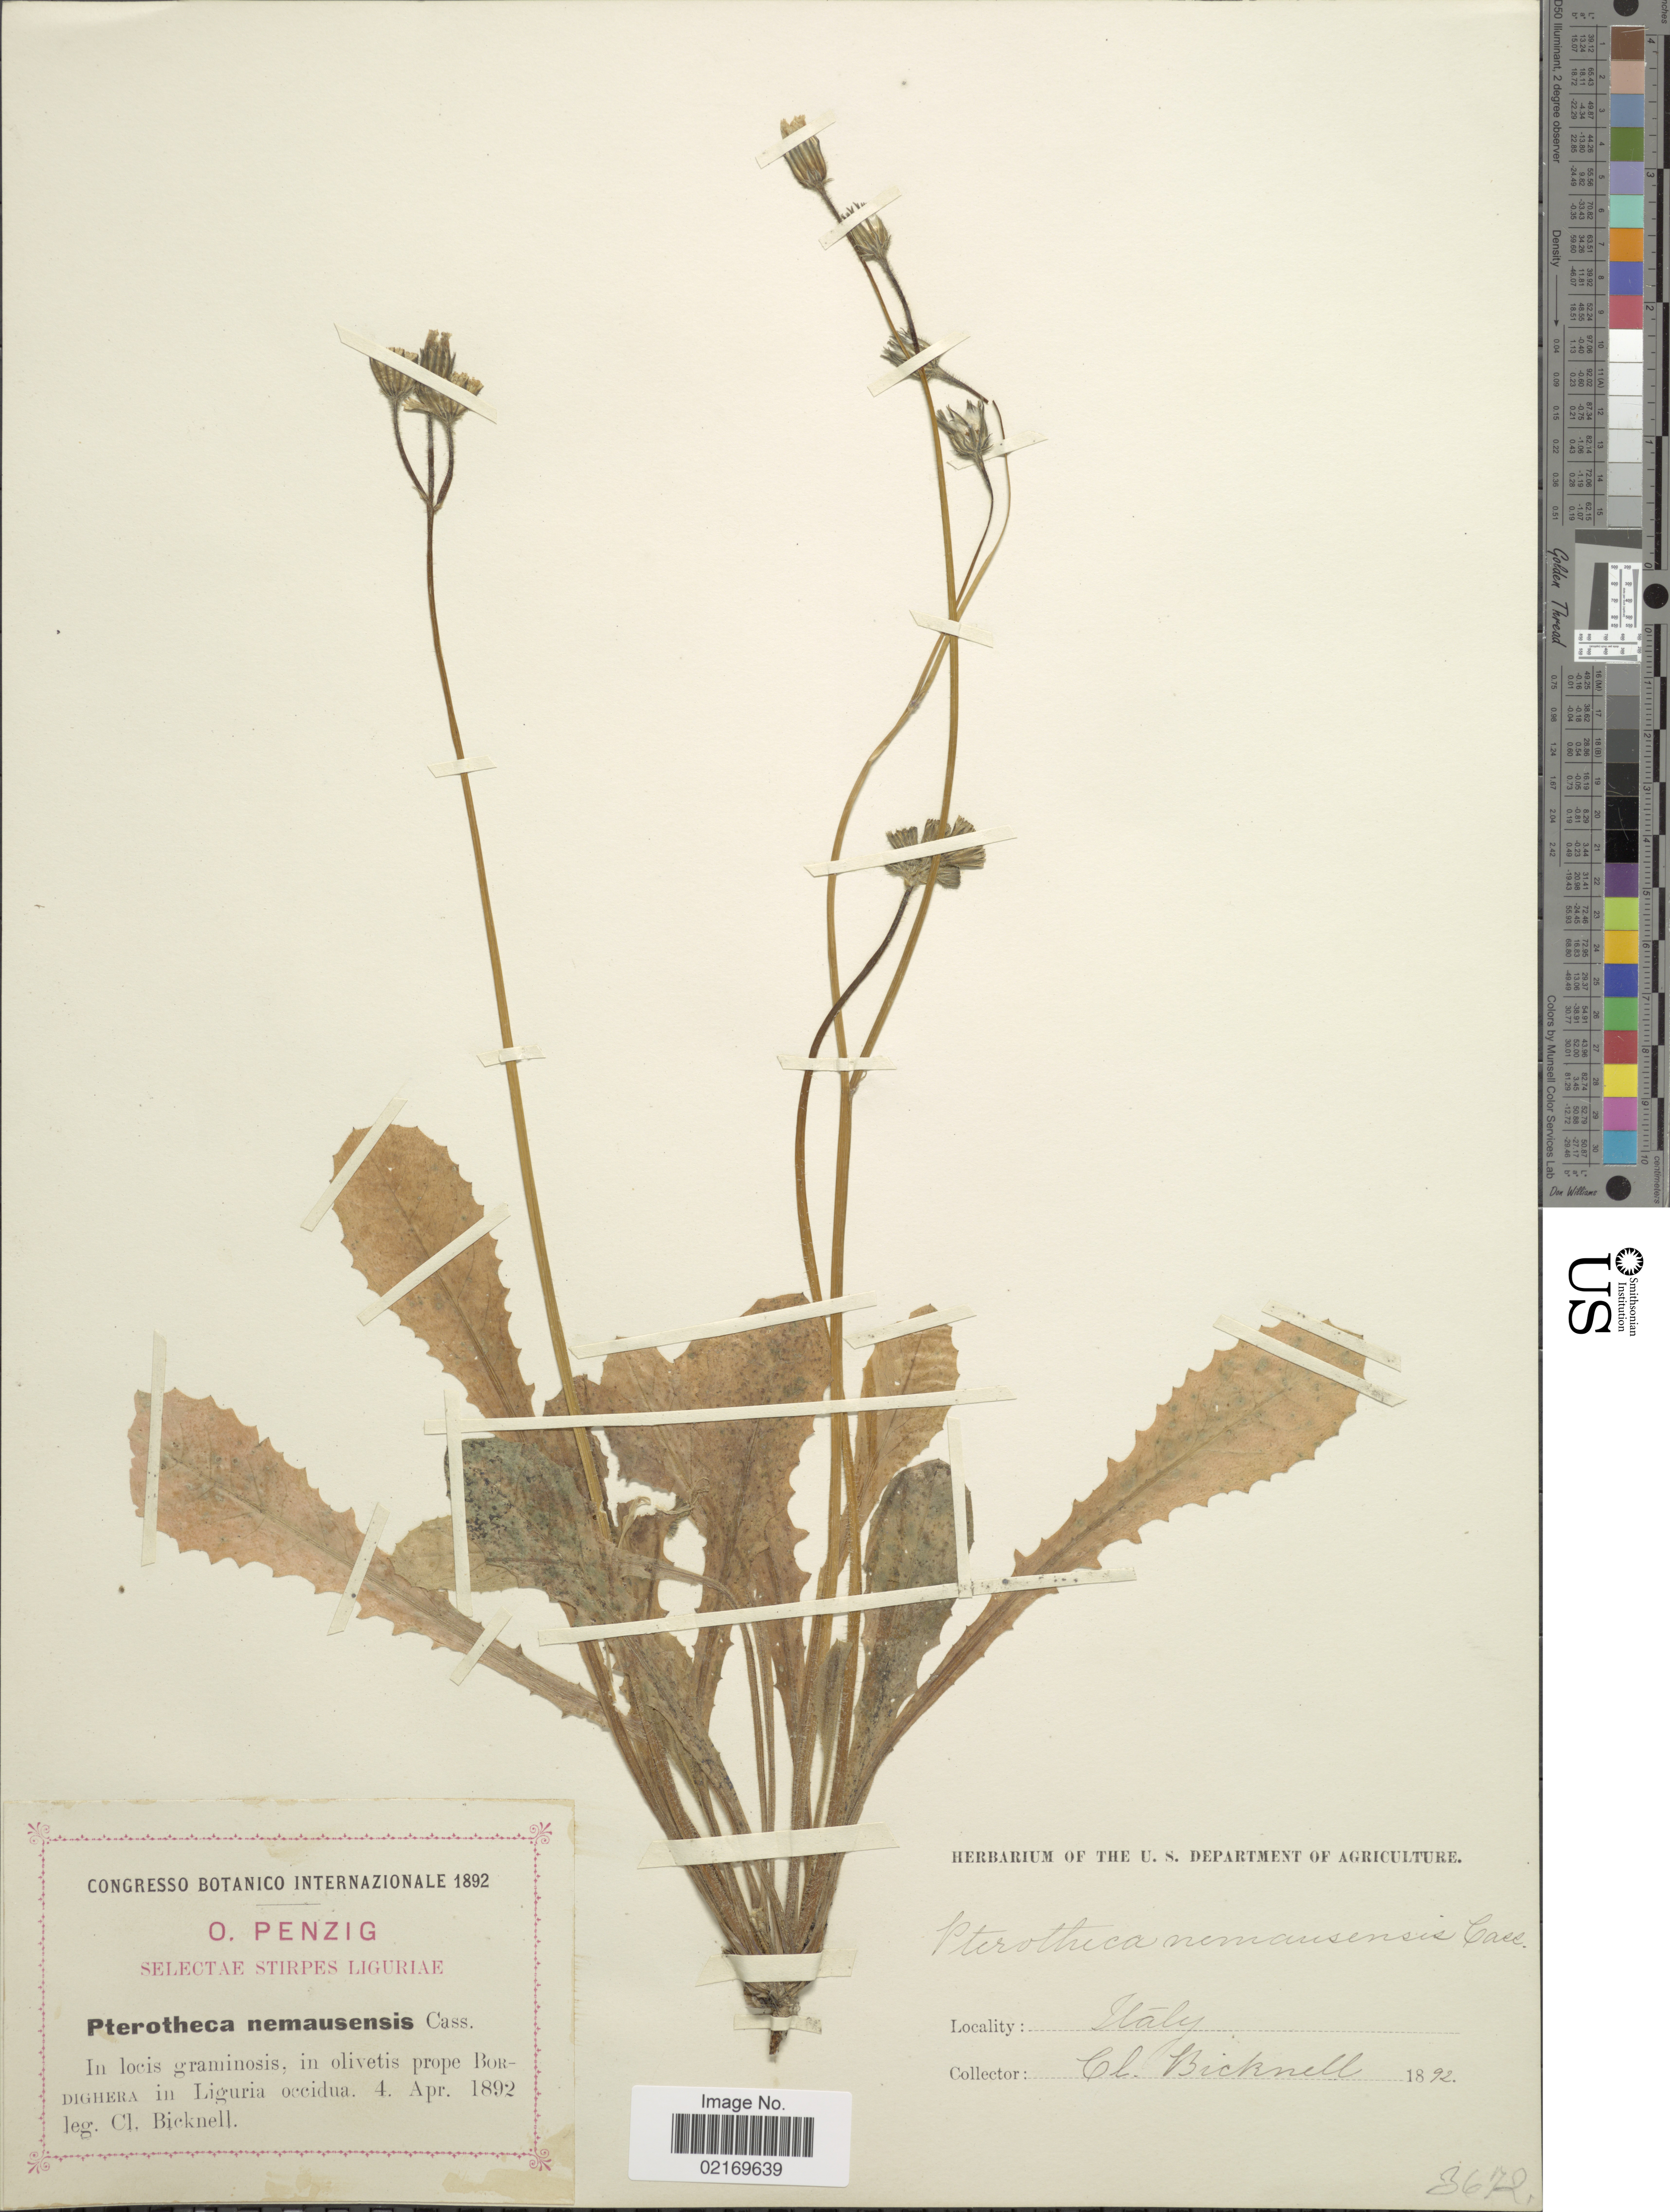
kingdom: Plantae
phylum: Tracheophyta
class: Magnoliopsida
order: Asterales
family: Asteraceae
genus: Crepis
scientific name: Crepis sancta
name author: (L.) Bornm.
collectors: C. Bicknell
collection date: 1892-04-04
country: Italy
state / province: Liguria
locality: Prope Bordighera in Liguria occidua.